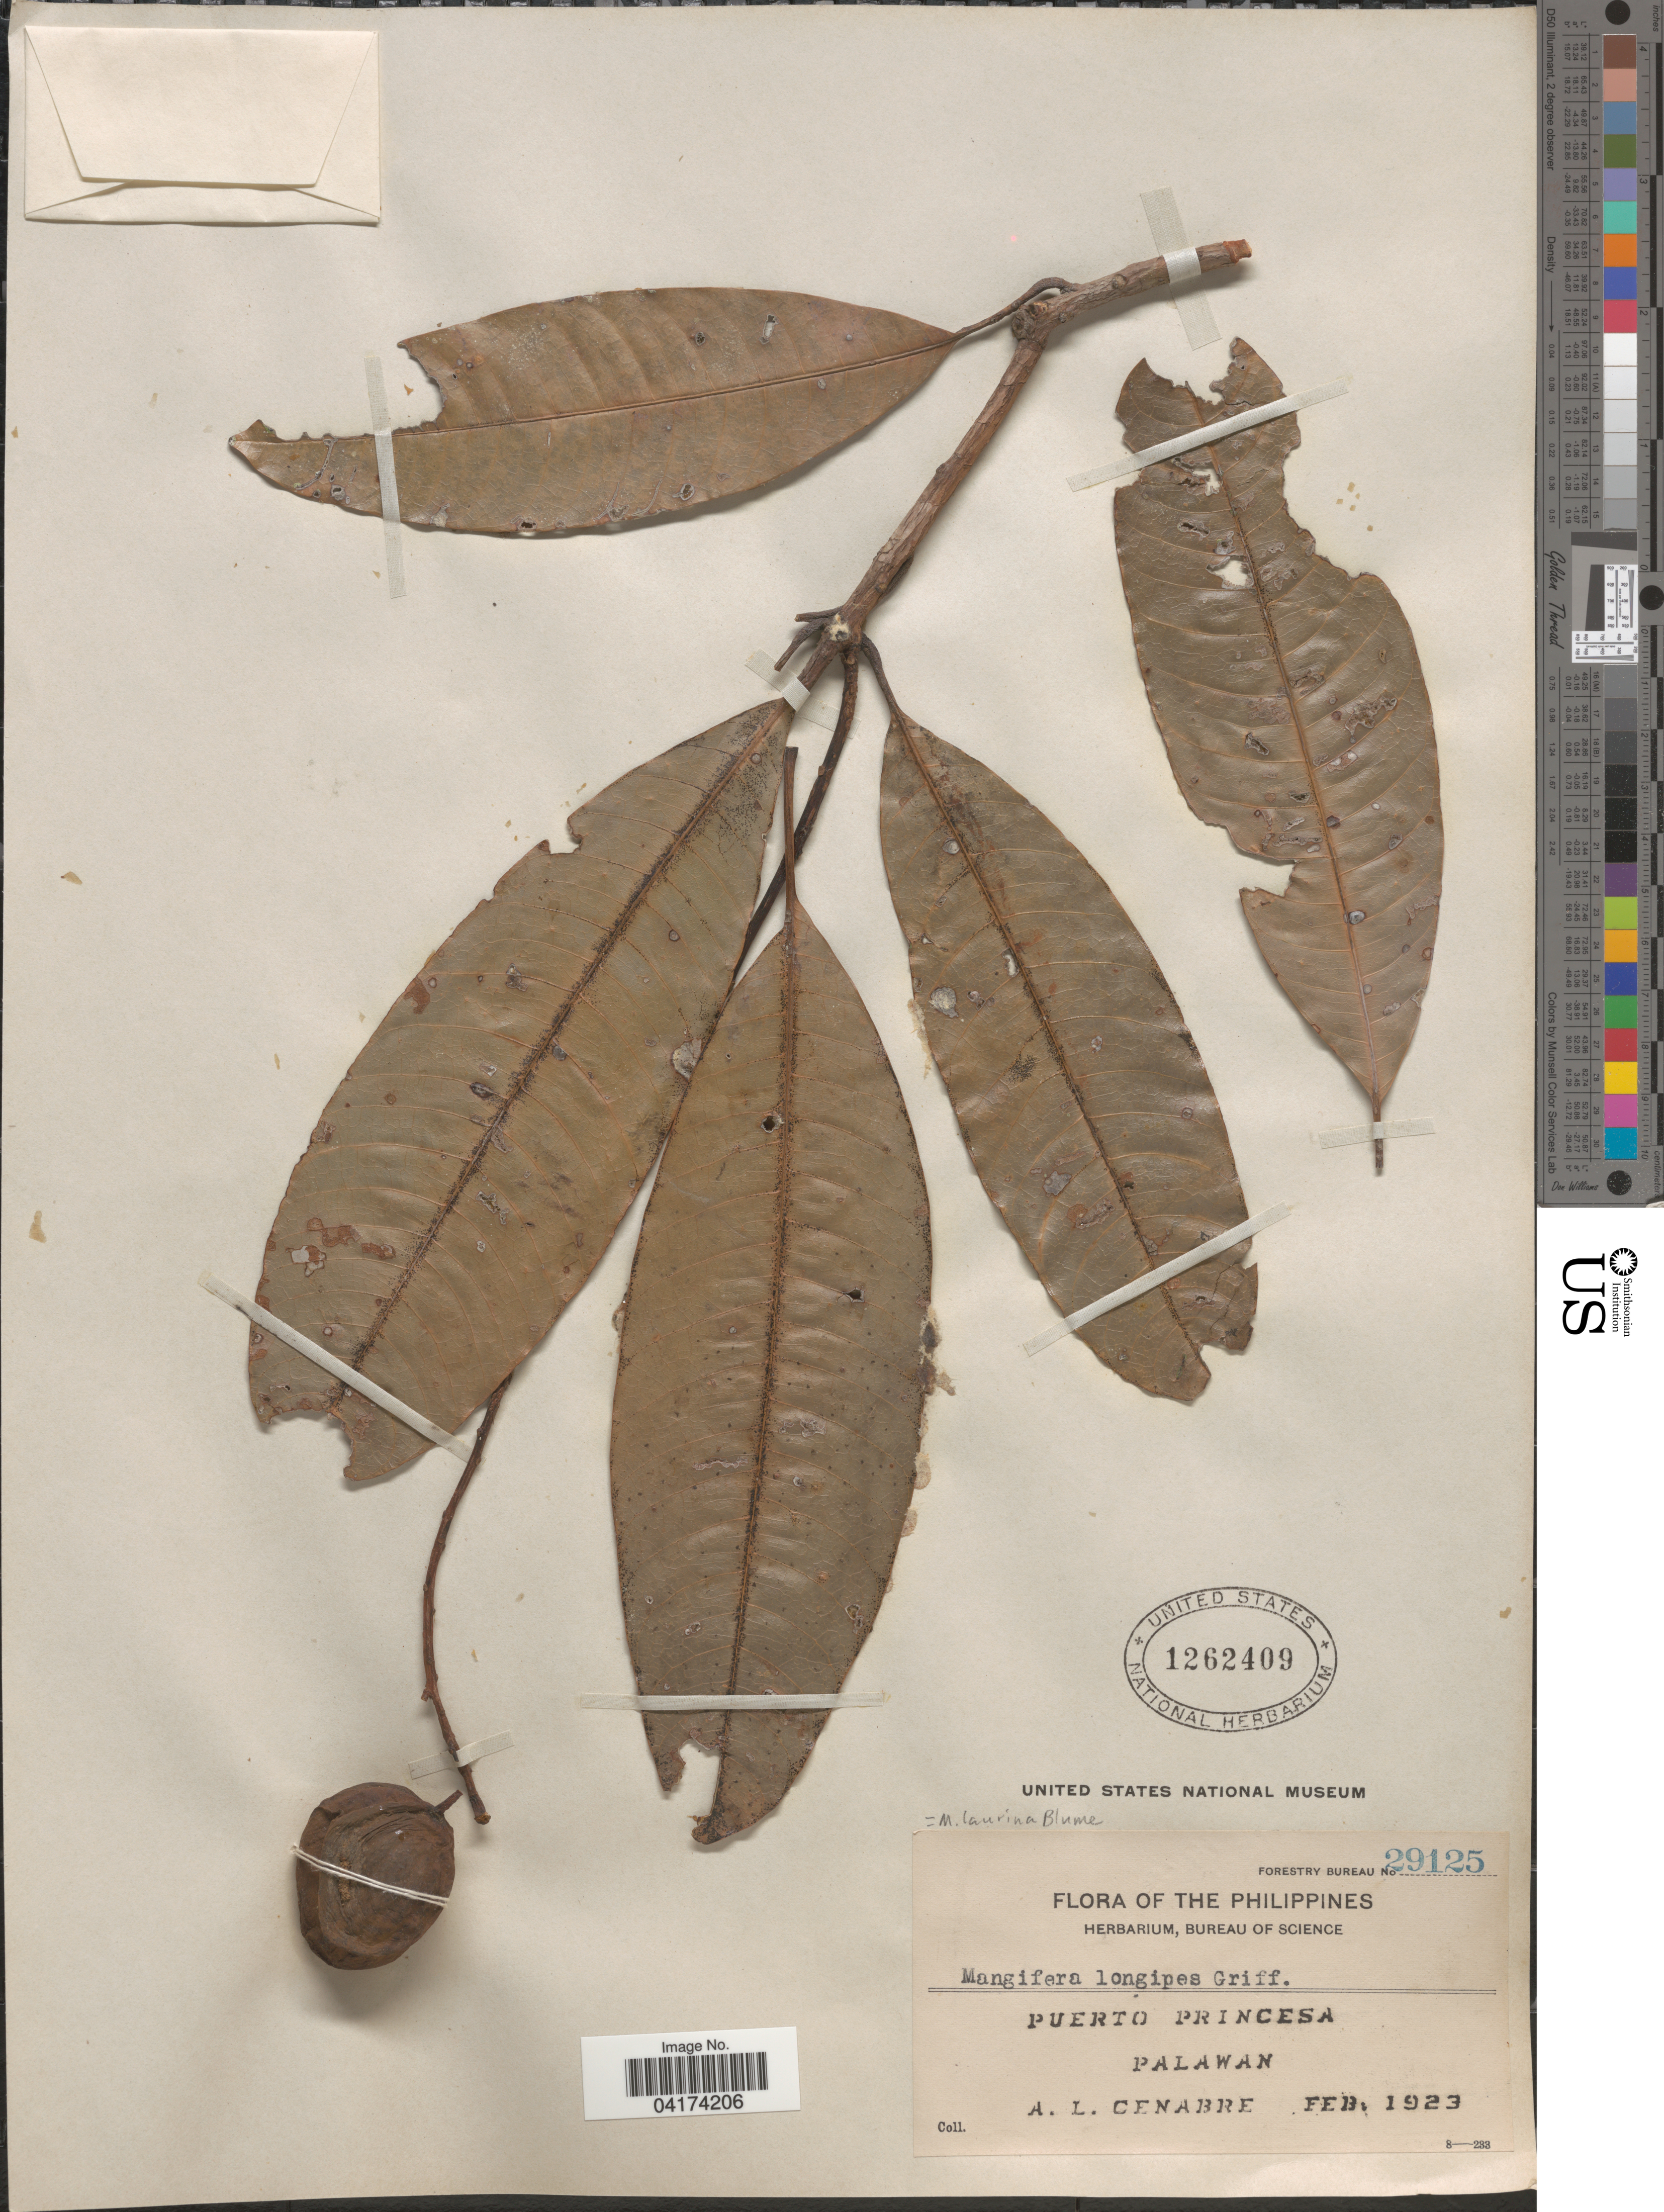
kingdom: Plantae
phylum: Tracheophyta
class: Magnoliopsida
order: Sapindales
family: Anacardiaceae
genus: Mangifera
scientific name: Mangifera longipes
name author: Griff.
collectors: A. Cenabre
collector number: Forestry Bureau 29125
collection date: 1923-02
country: Philippines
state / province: Mimaropa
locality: Puerto Princesa. Palawan.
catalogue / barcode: US 1262409